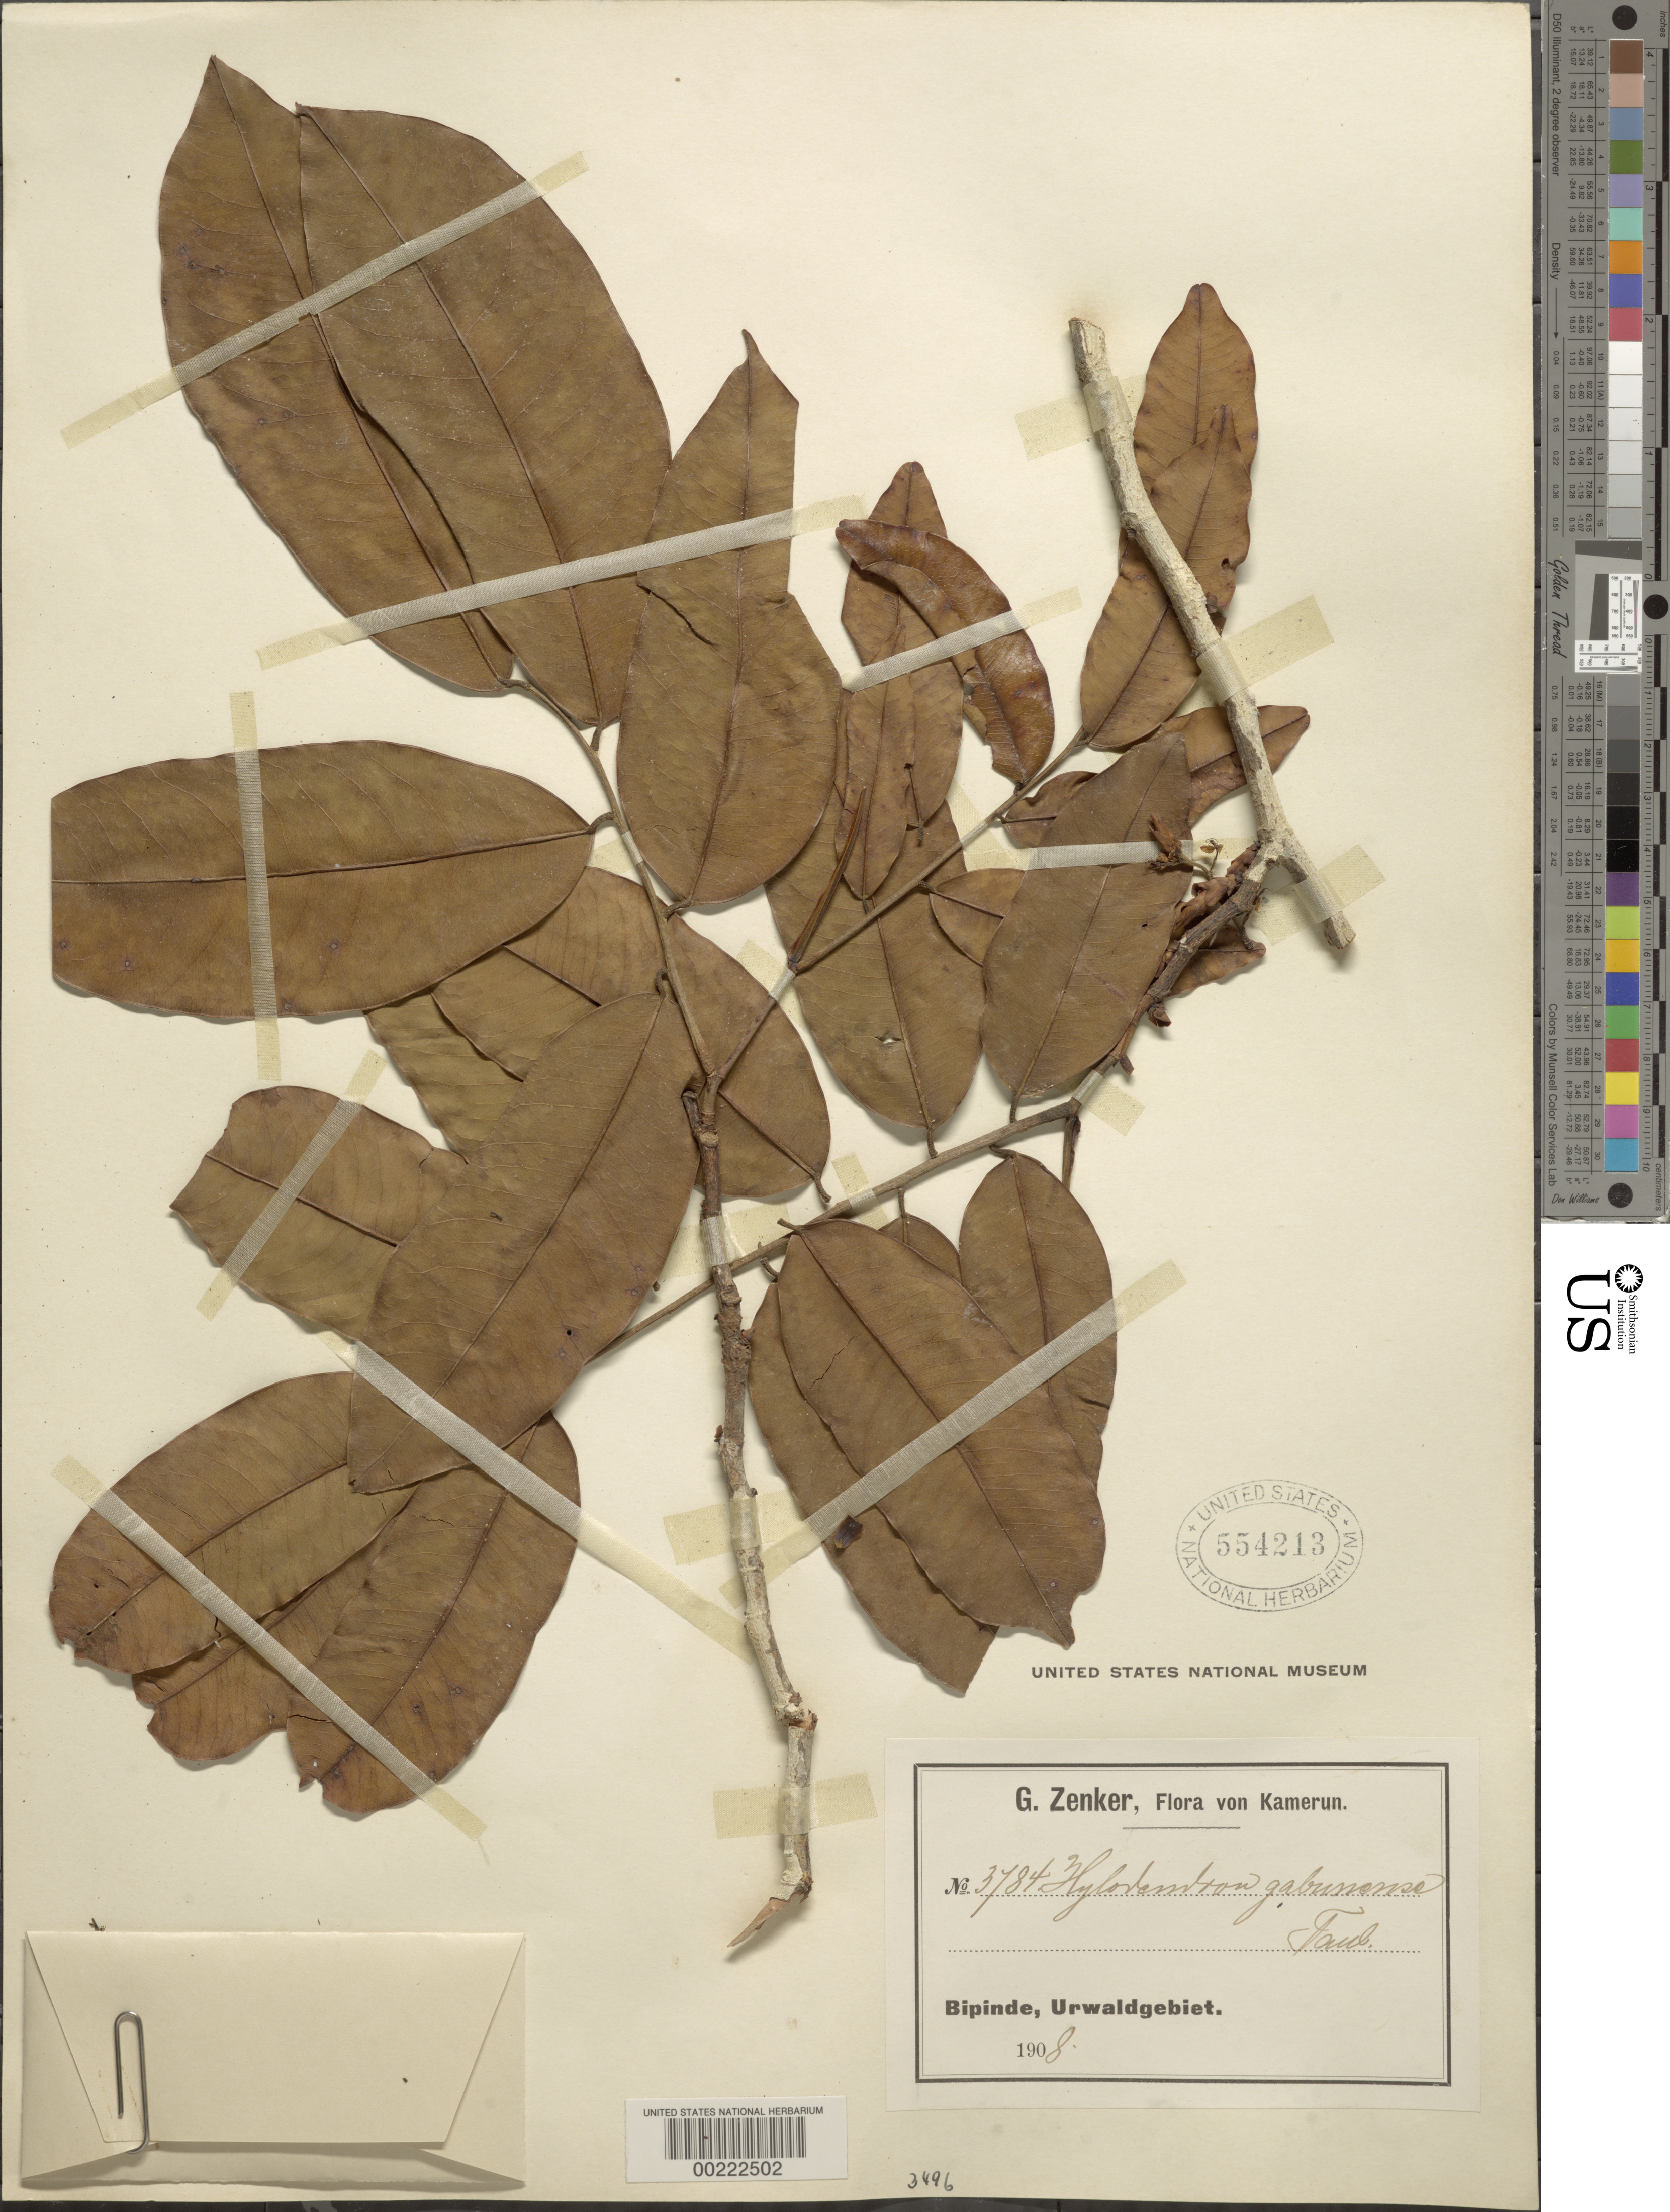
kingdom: Plantae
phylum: Tracheophyta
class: Magnoliopsida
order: Fabales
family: Fabaceae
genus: Hylodendron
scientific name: Hylodendron gabunensis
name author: Taub.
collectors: G. A. Zenker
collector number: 3784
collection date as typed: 1908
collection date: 1908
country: Cameroon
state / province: Sud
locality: Kamerun, Bipinde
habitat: Virgin forest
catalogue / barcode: US 554213